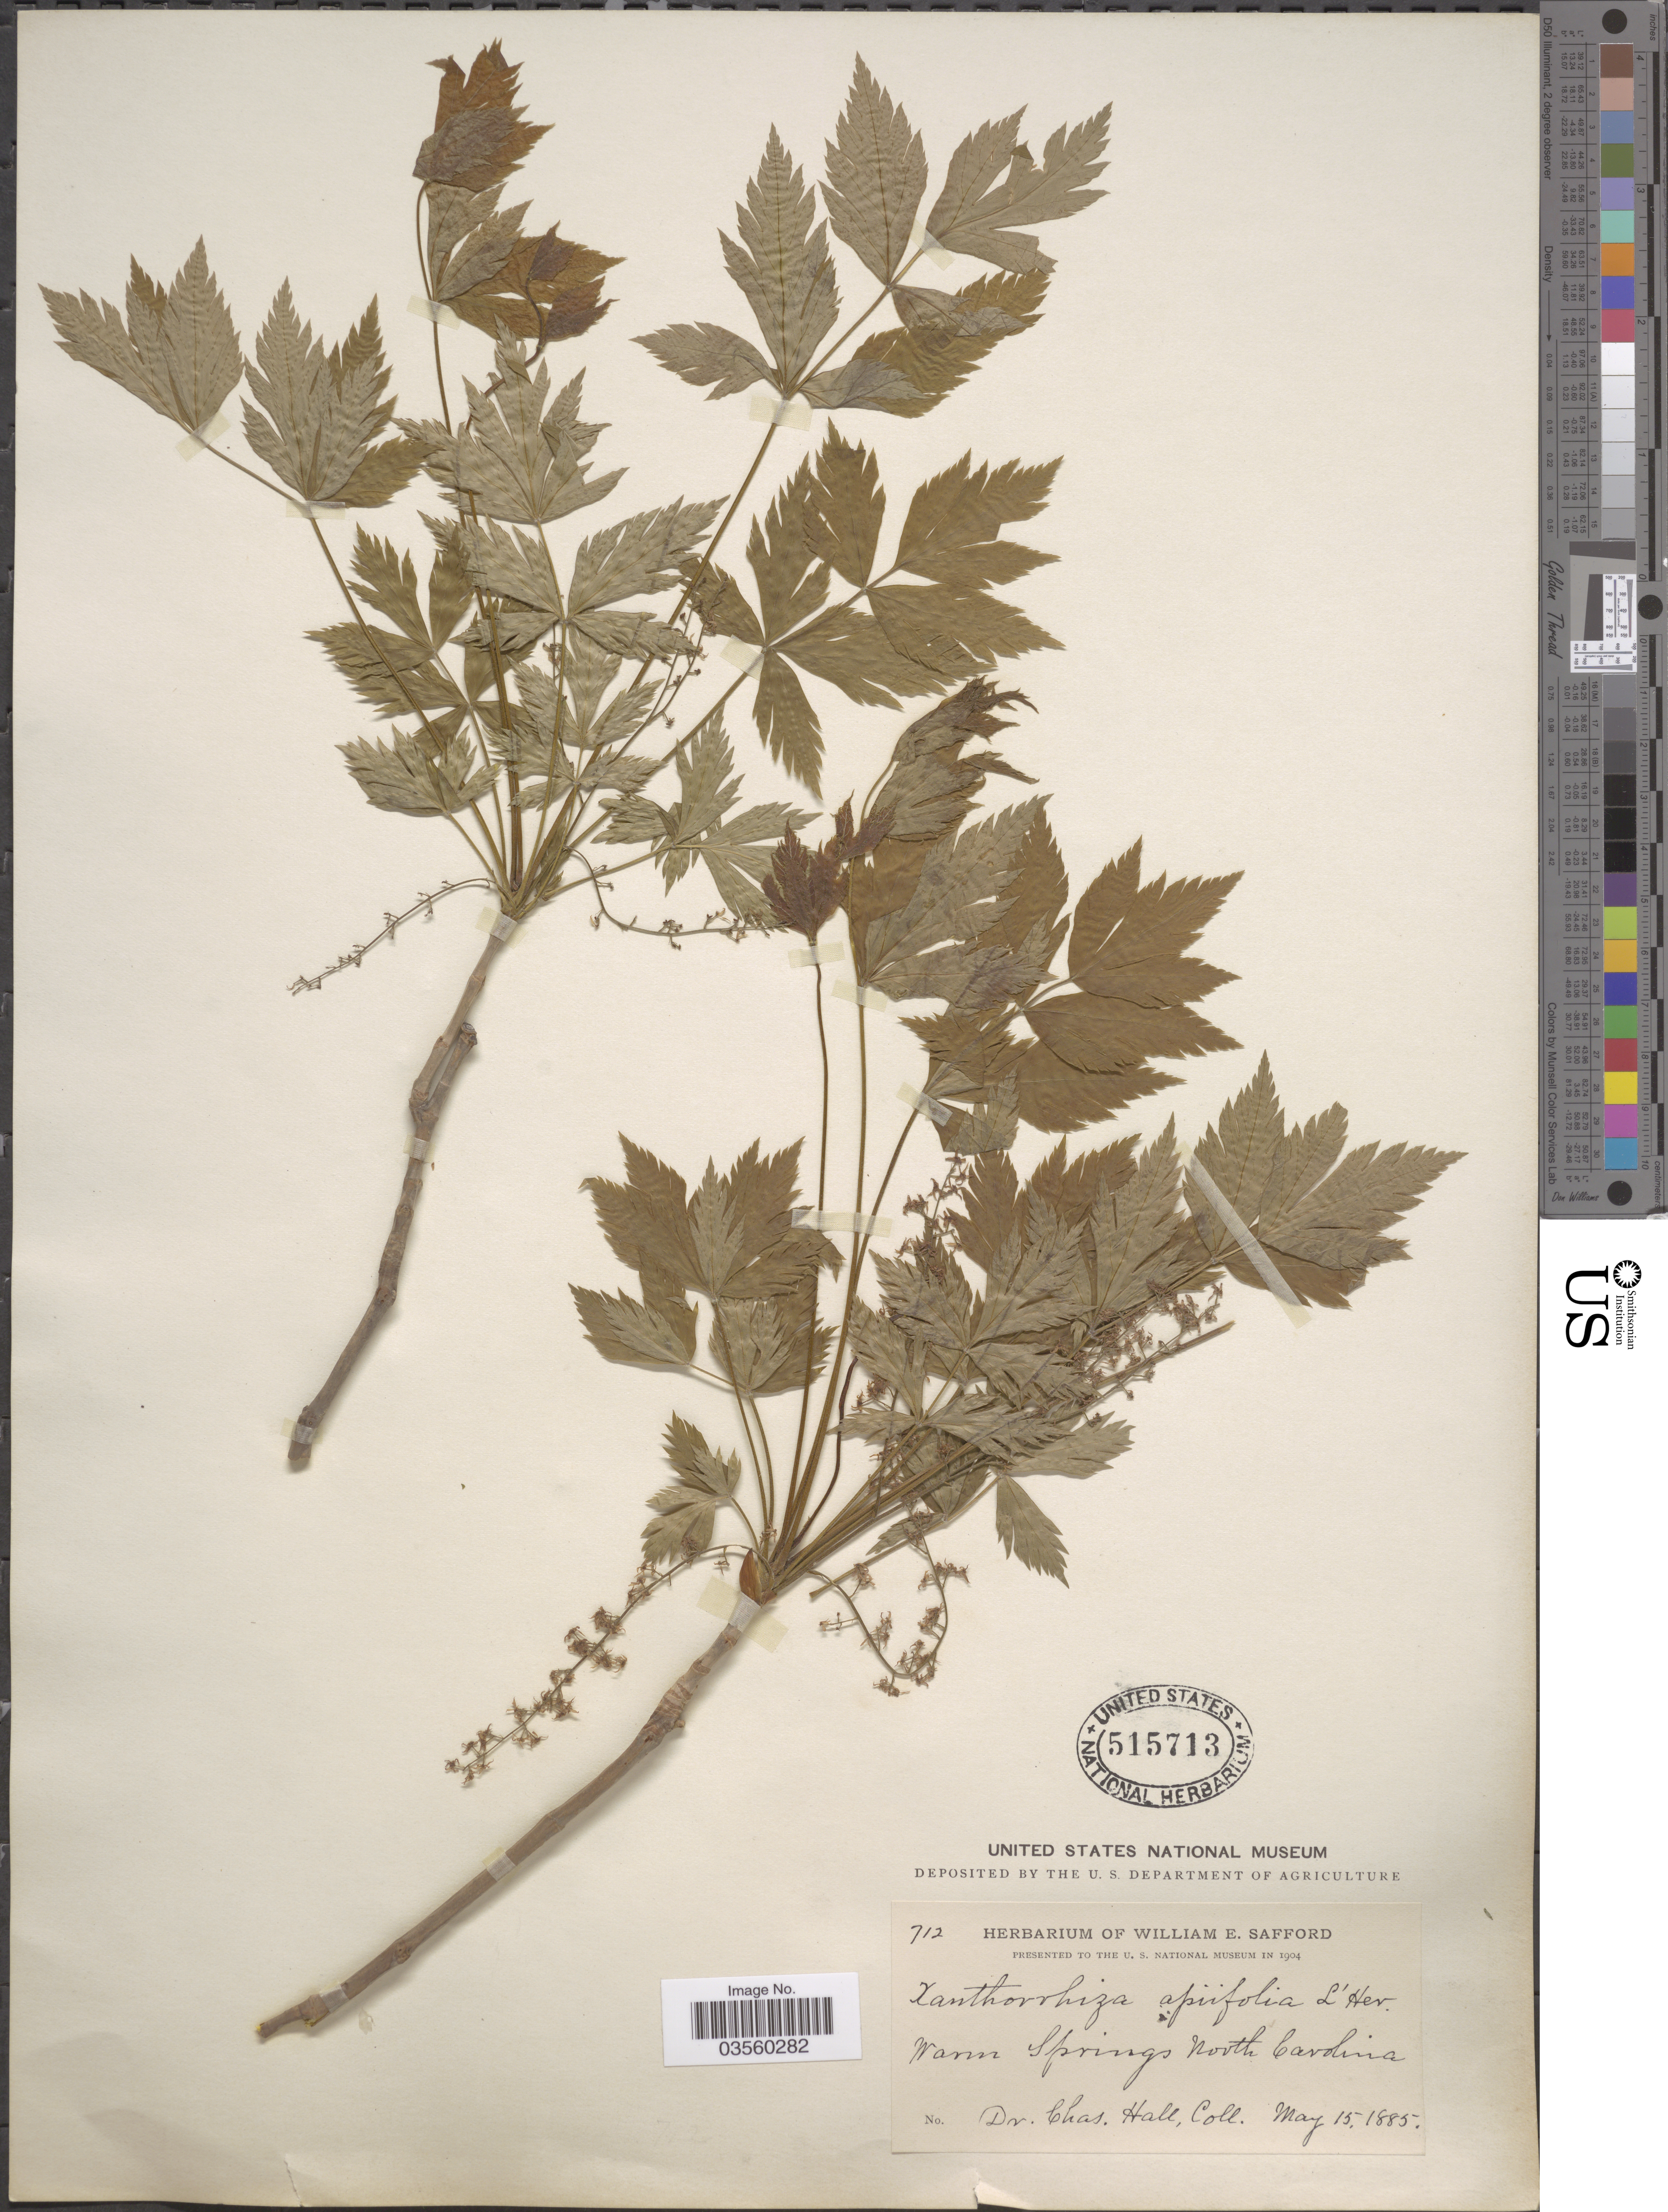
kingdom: Plantae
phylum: Tracheophyta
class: Magnoliopsida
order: Ranunculales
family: Ranunculaceae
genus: Xanthorhiza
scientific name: Xanthorhiza apiifolia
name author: L'Hér.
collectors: C. Hall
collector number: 712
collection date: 1885-05-15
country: United States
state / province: North Carolina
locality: Warm Springs.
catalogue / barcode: US 515713